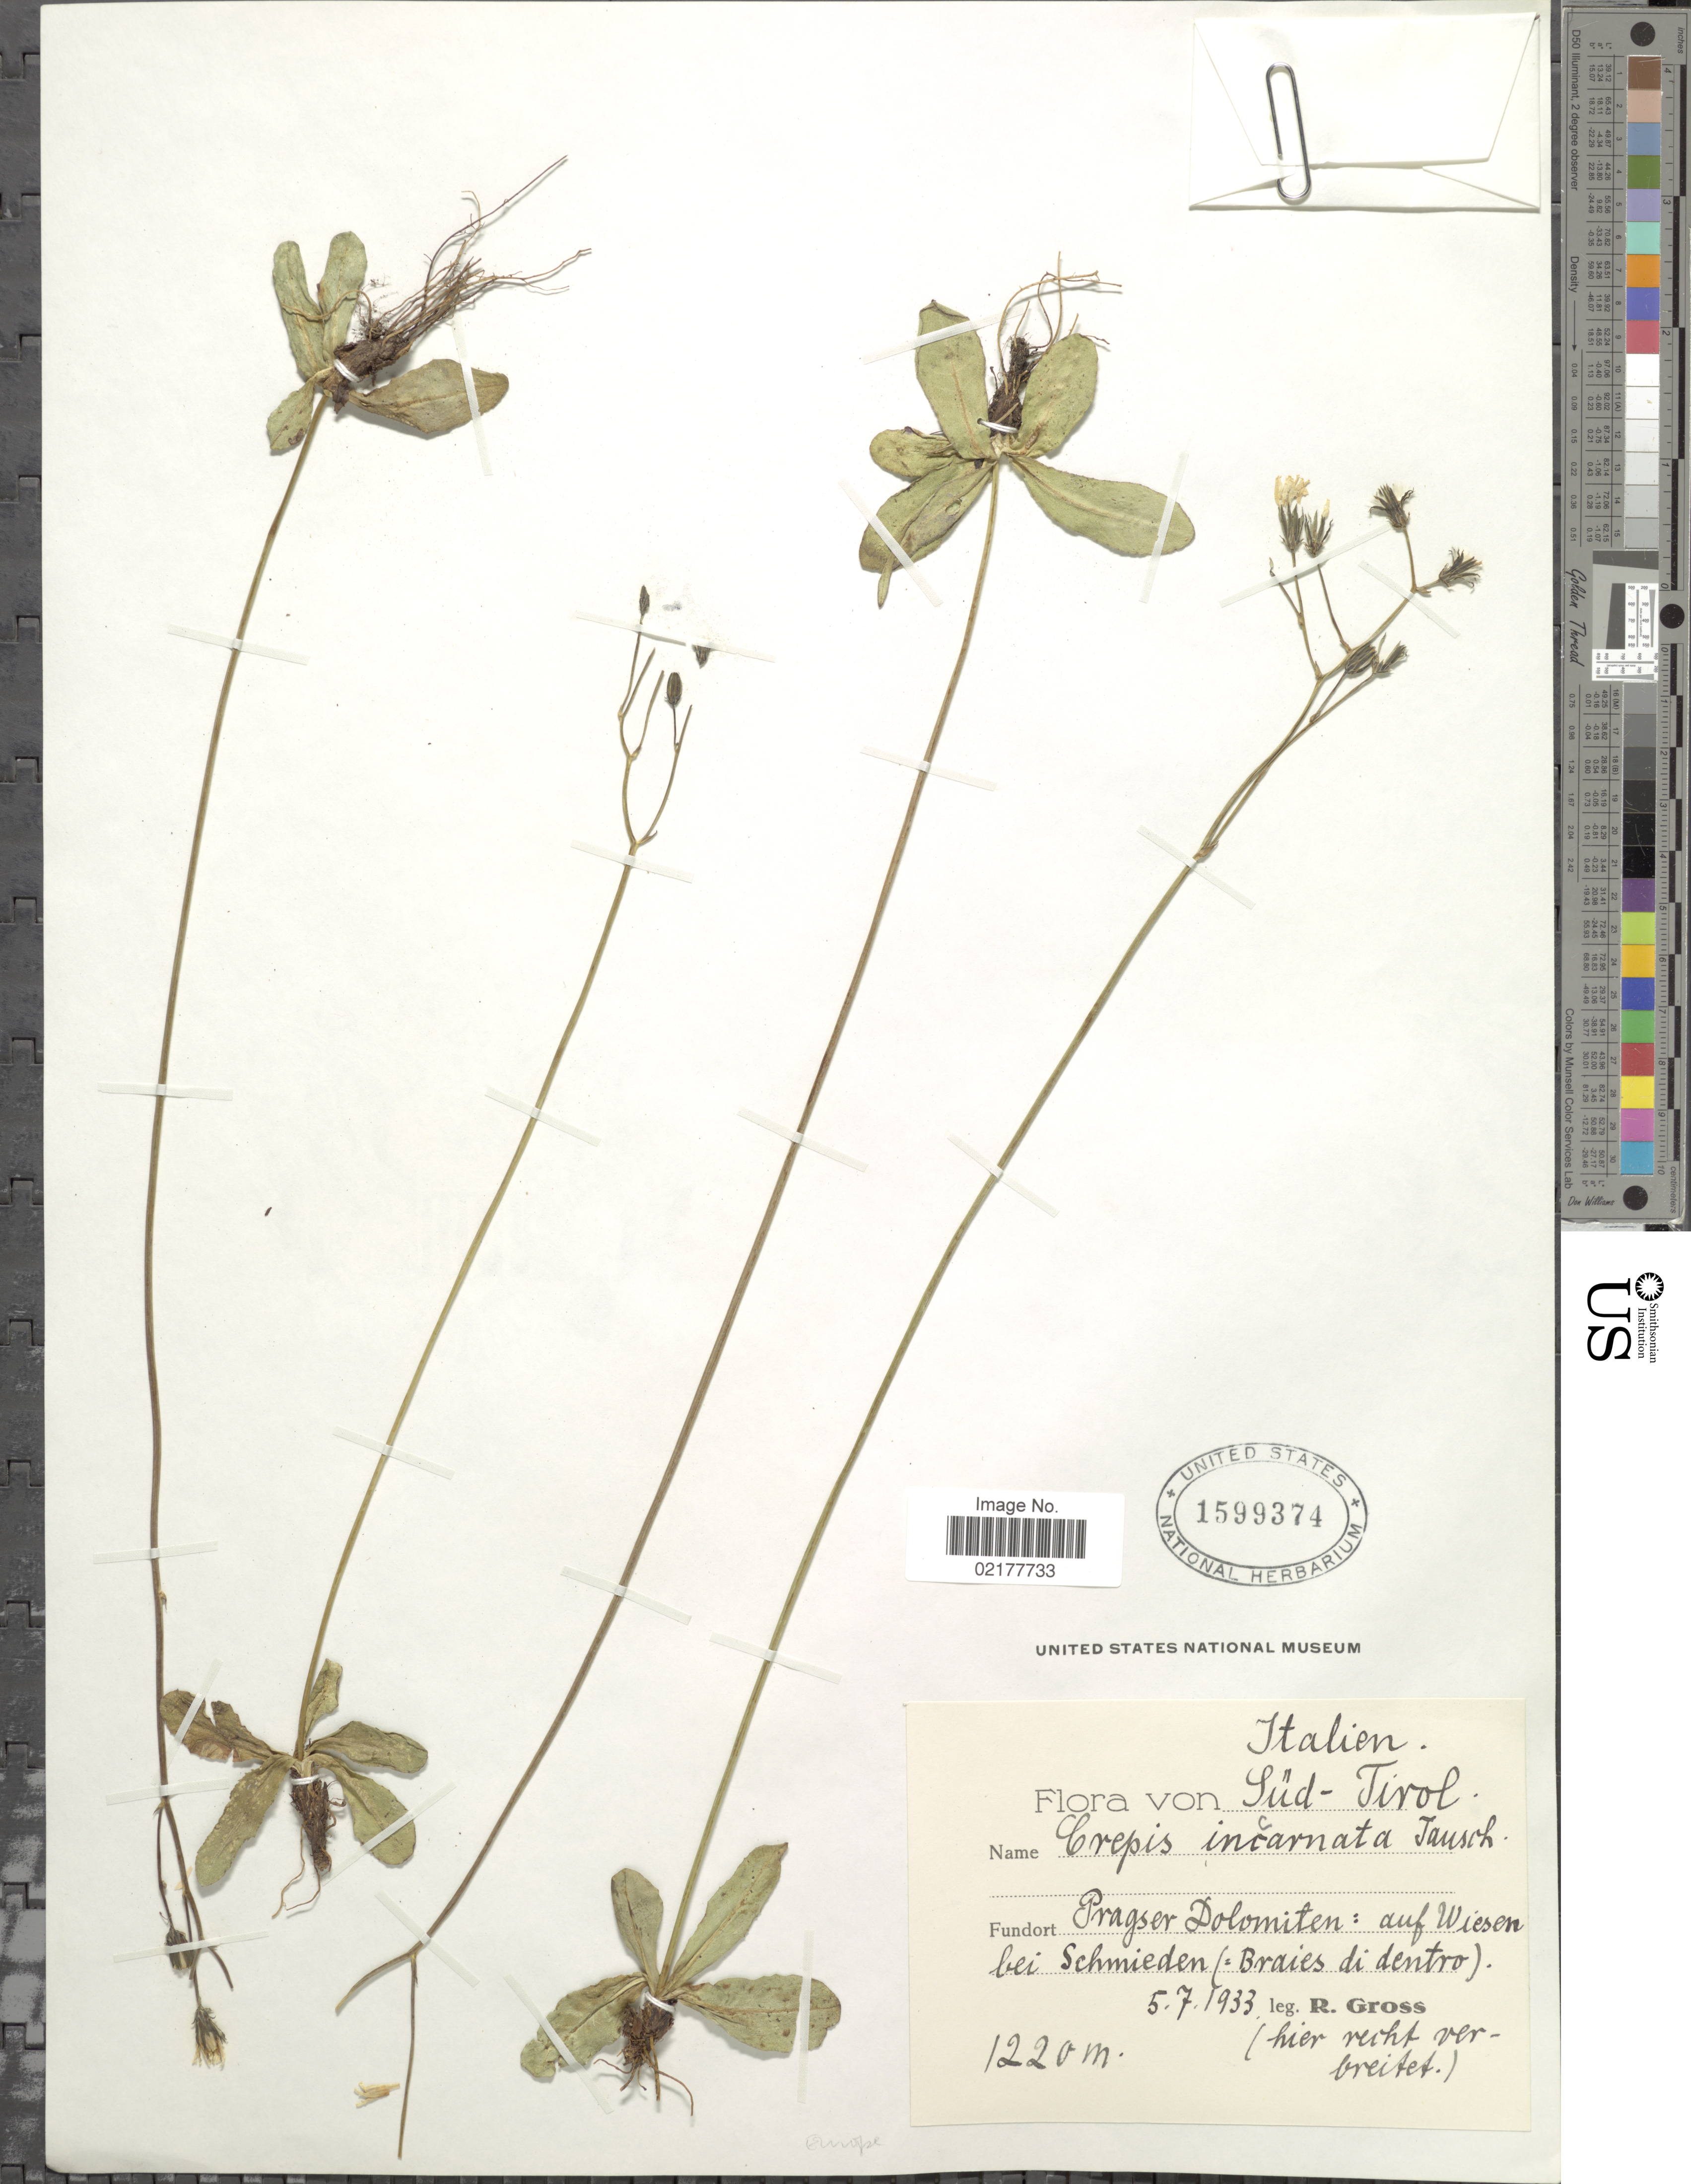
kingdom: Plantae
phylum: Tracheophyta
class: Magnoliopsida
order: Asterales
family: Asteraceae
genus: Crepis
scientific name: Crepis froelichiana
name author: Froel.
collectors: R. Gross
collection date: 1933-07-05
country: Italy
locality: Süd-Tirol. Pragser Dolomiten: auf Wiesen bei Schmieden (=Braies di dentro)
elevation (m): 1220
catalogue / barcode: US 1599374